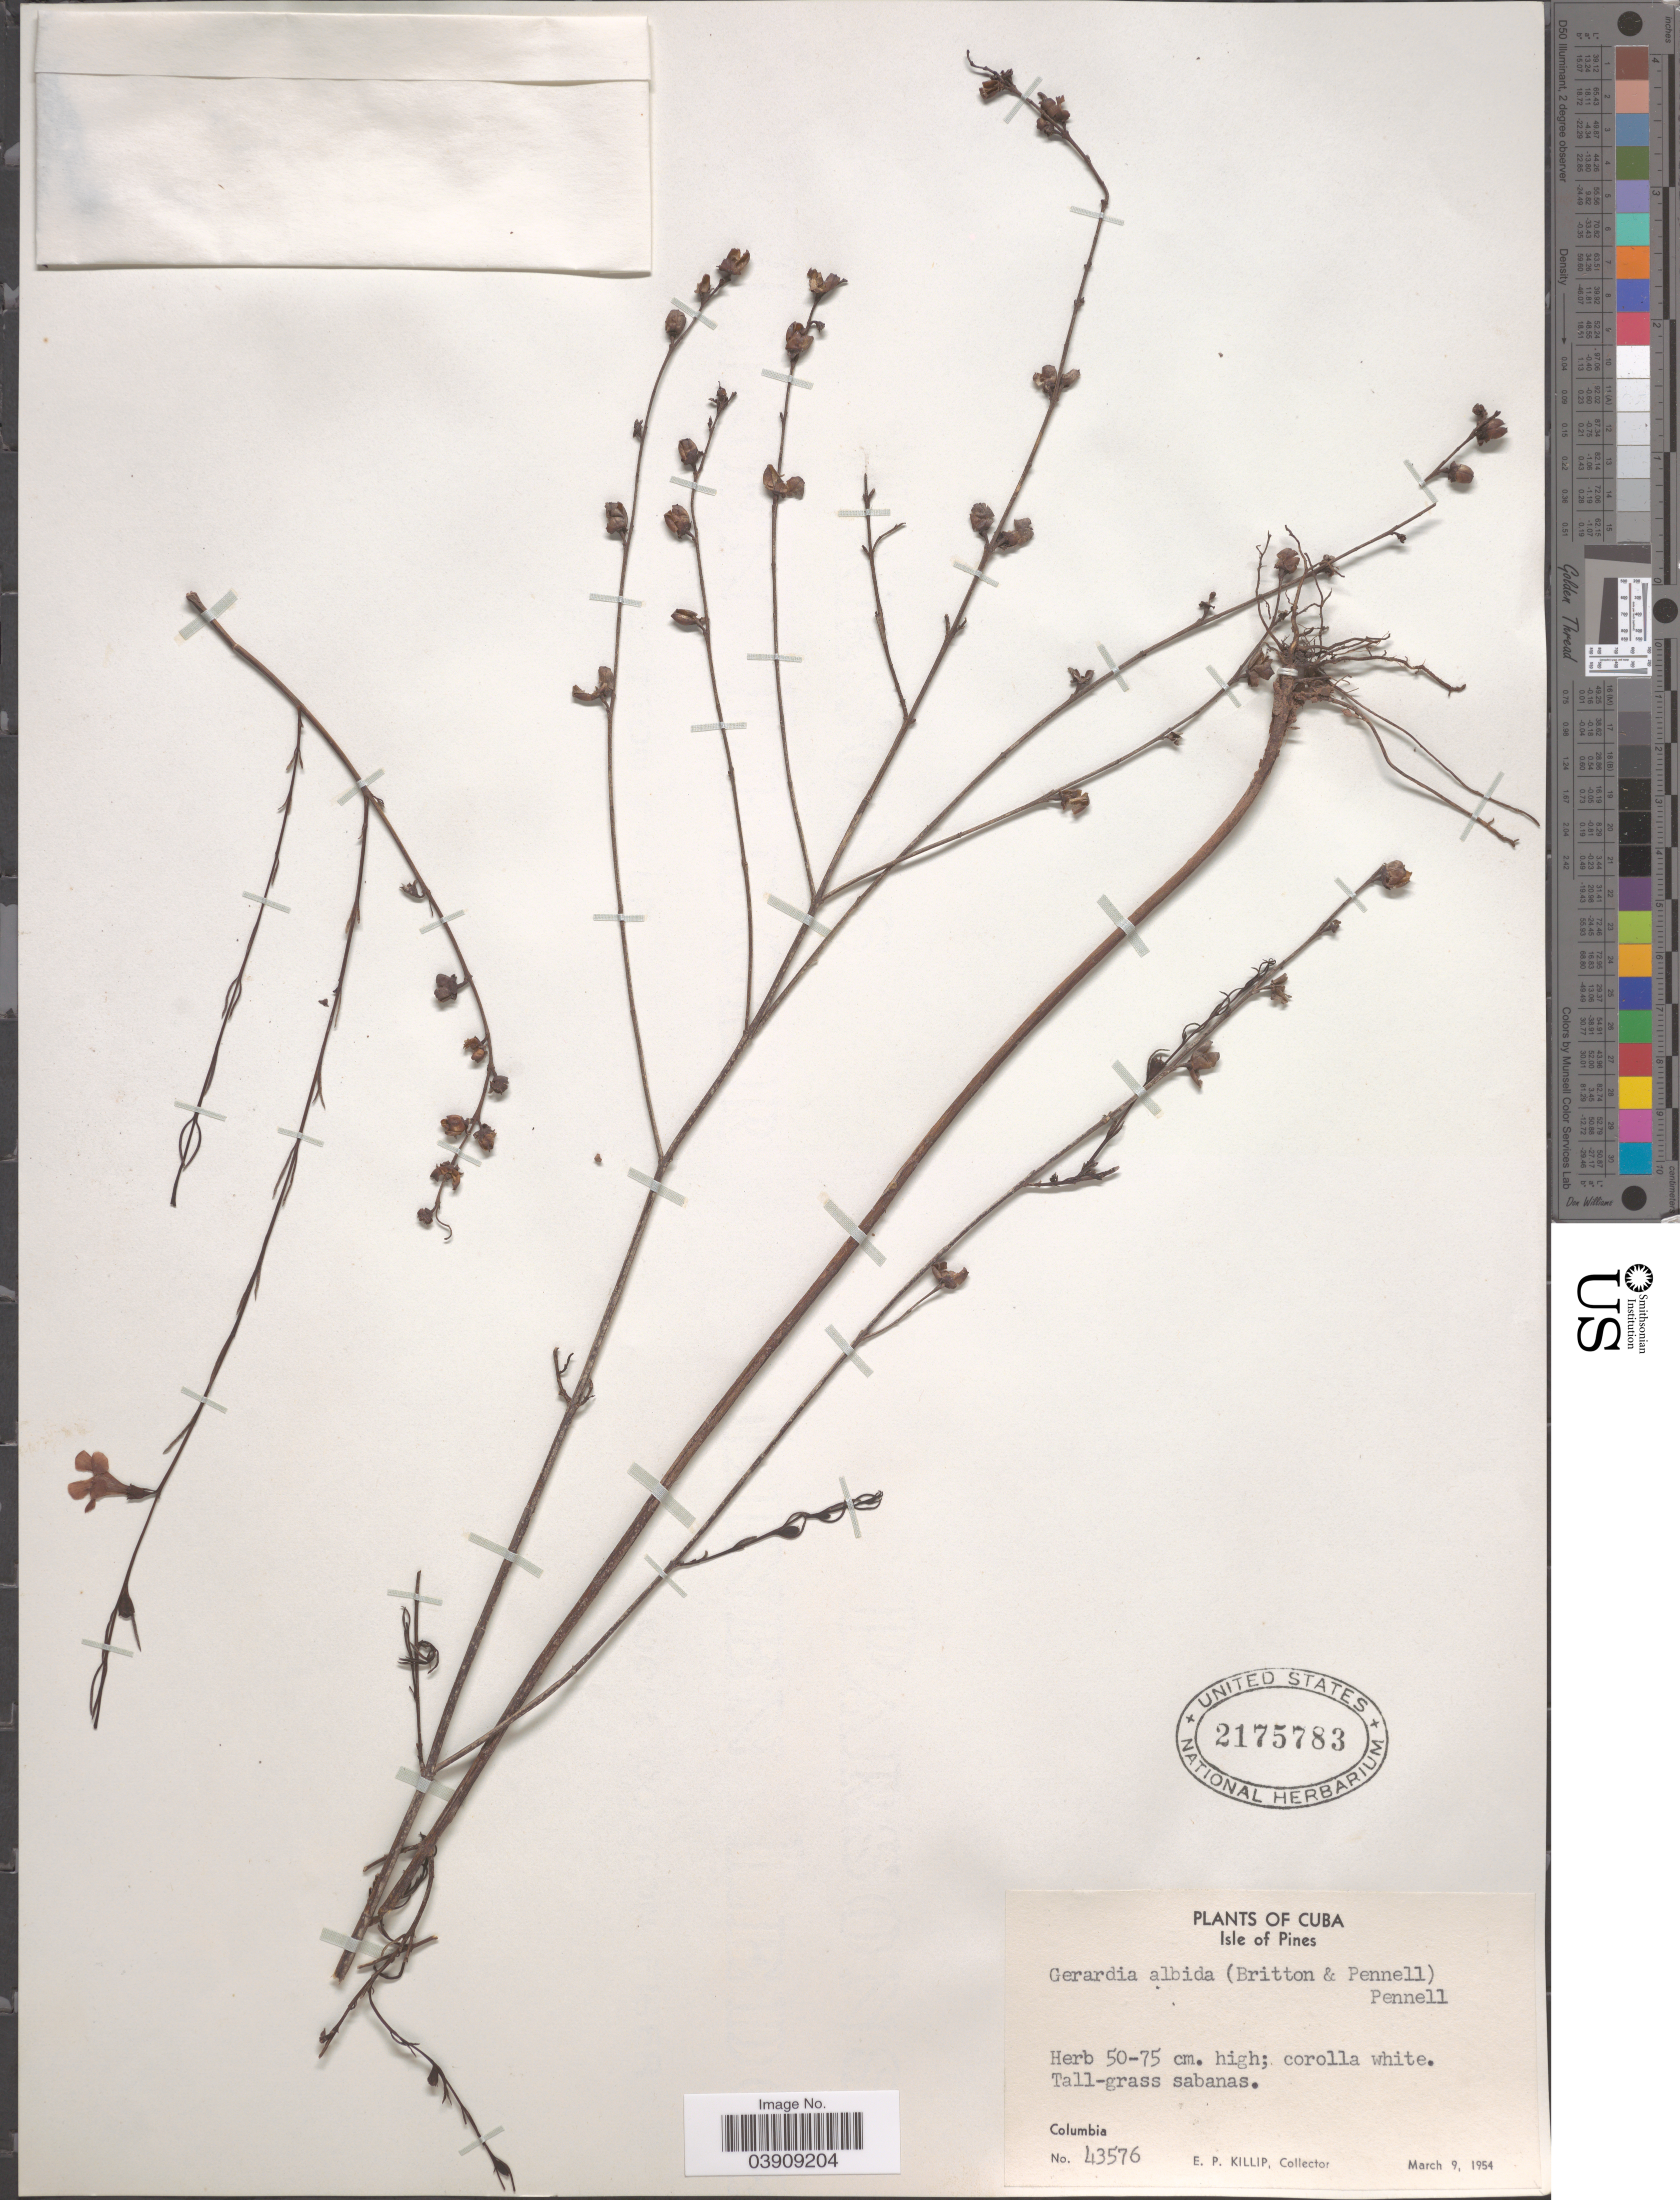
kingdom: Plantae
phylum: Tracheophyta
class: Magnoliopsida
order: Lamiales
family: Orobanchaceae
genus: Gerardia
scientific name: Gerardia albida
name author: (Britton & Pennell) Pennell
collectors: E. P. Killip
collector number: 43576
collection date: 1954-03-09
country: Cuba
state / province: Isla de la Juventud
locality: Isle of Pines. Columbia.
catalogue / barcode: US 2175783